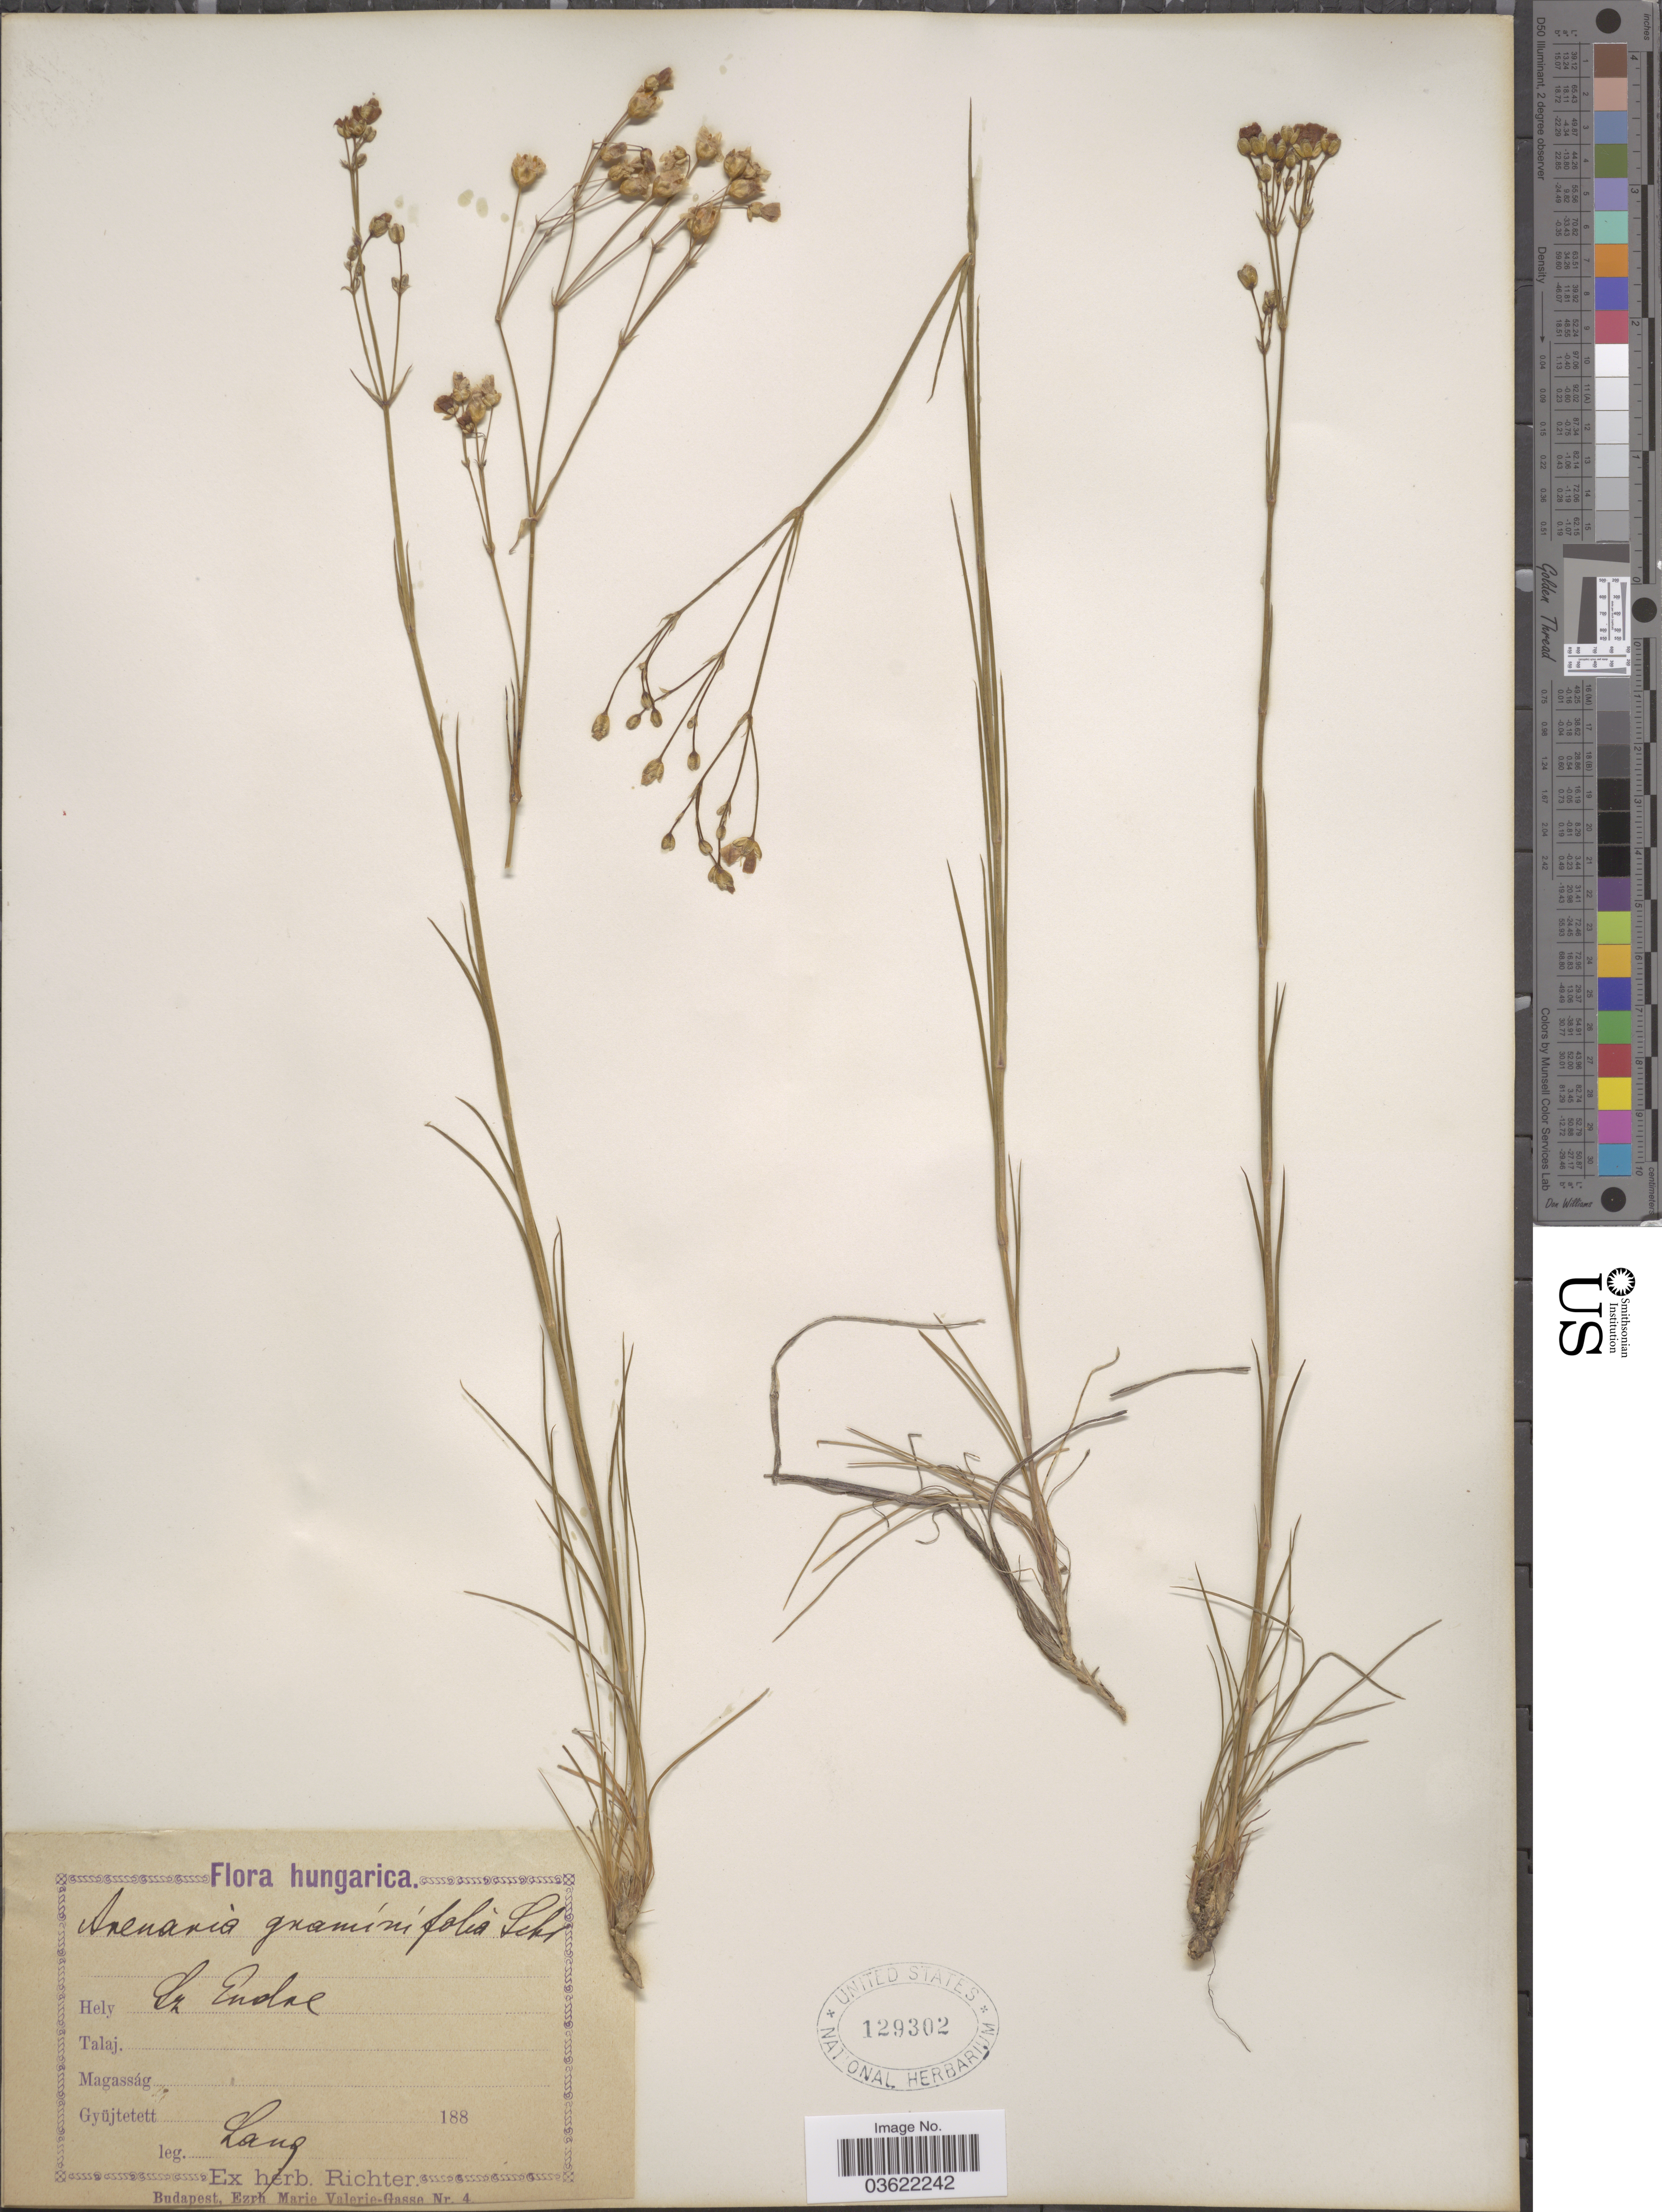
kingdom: Plantae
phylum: Tracheophyta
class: Magnoliopsida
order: Caryophyllales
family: Caryophyllaceae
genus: Eremogone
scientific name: Eremogone procera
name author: (Spreng.) Rchb.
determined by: Strong, Mark T., (BOT), Smithsonian Institution - National Museum of Natural History (UNITED STATES)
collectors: -- Lang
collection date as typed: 188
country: Hungary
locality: Hely Sz Endae. [interpreted]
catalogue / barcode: US 129302